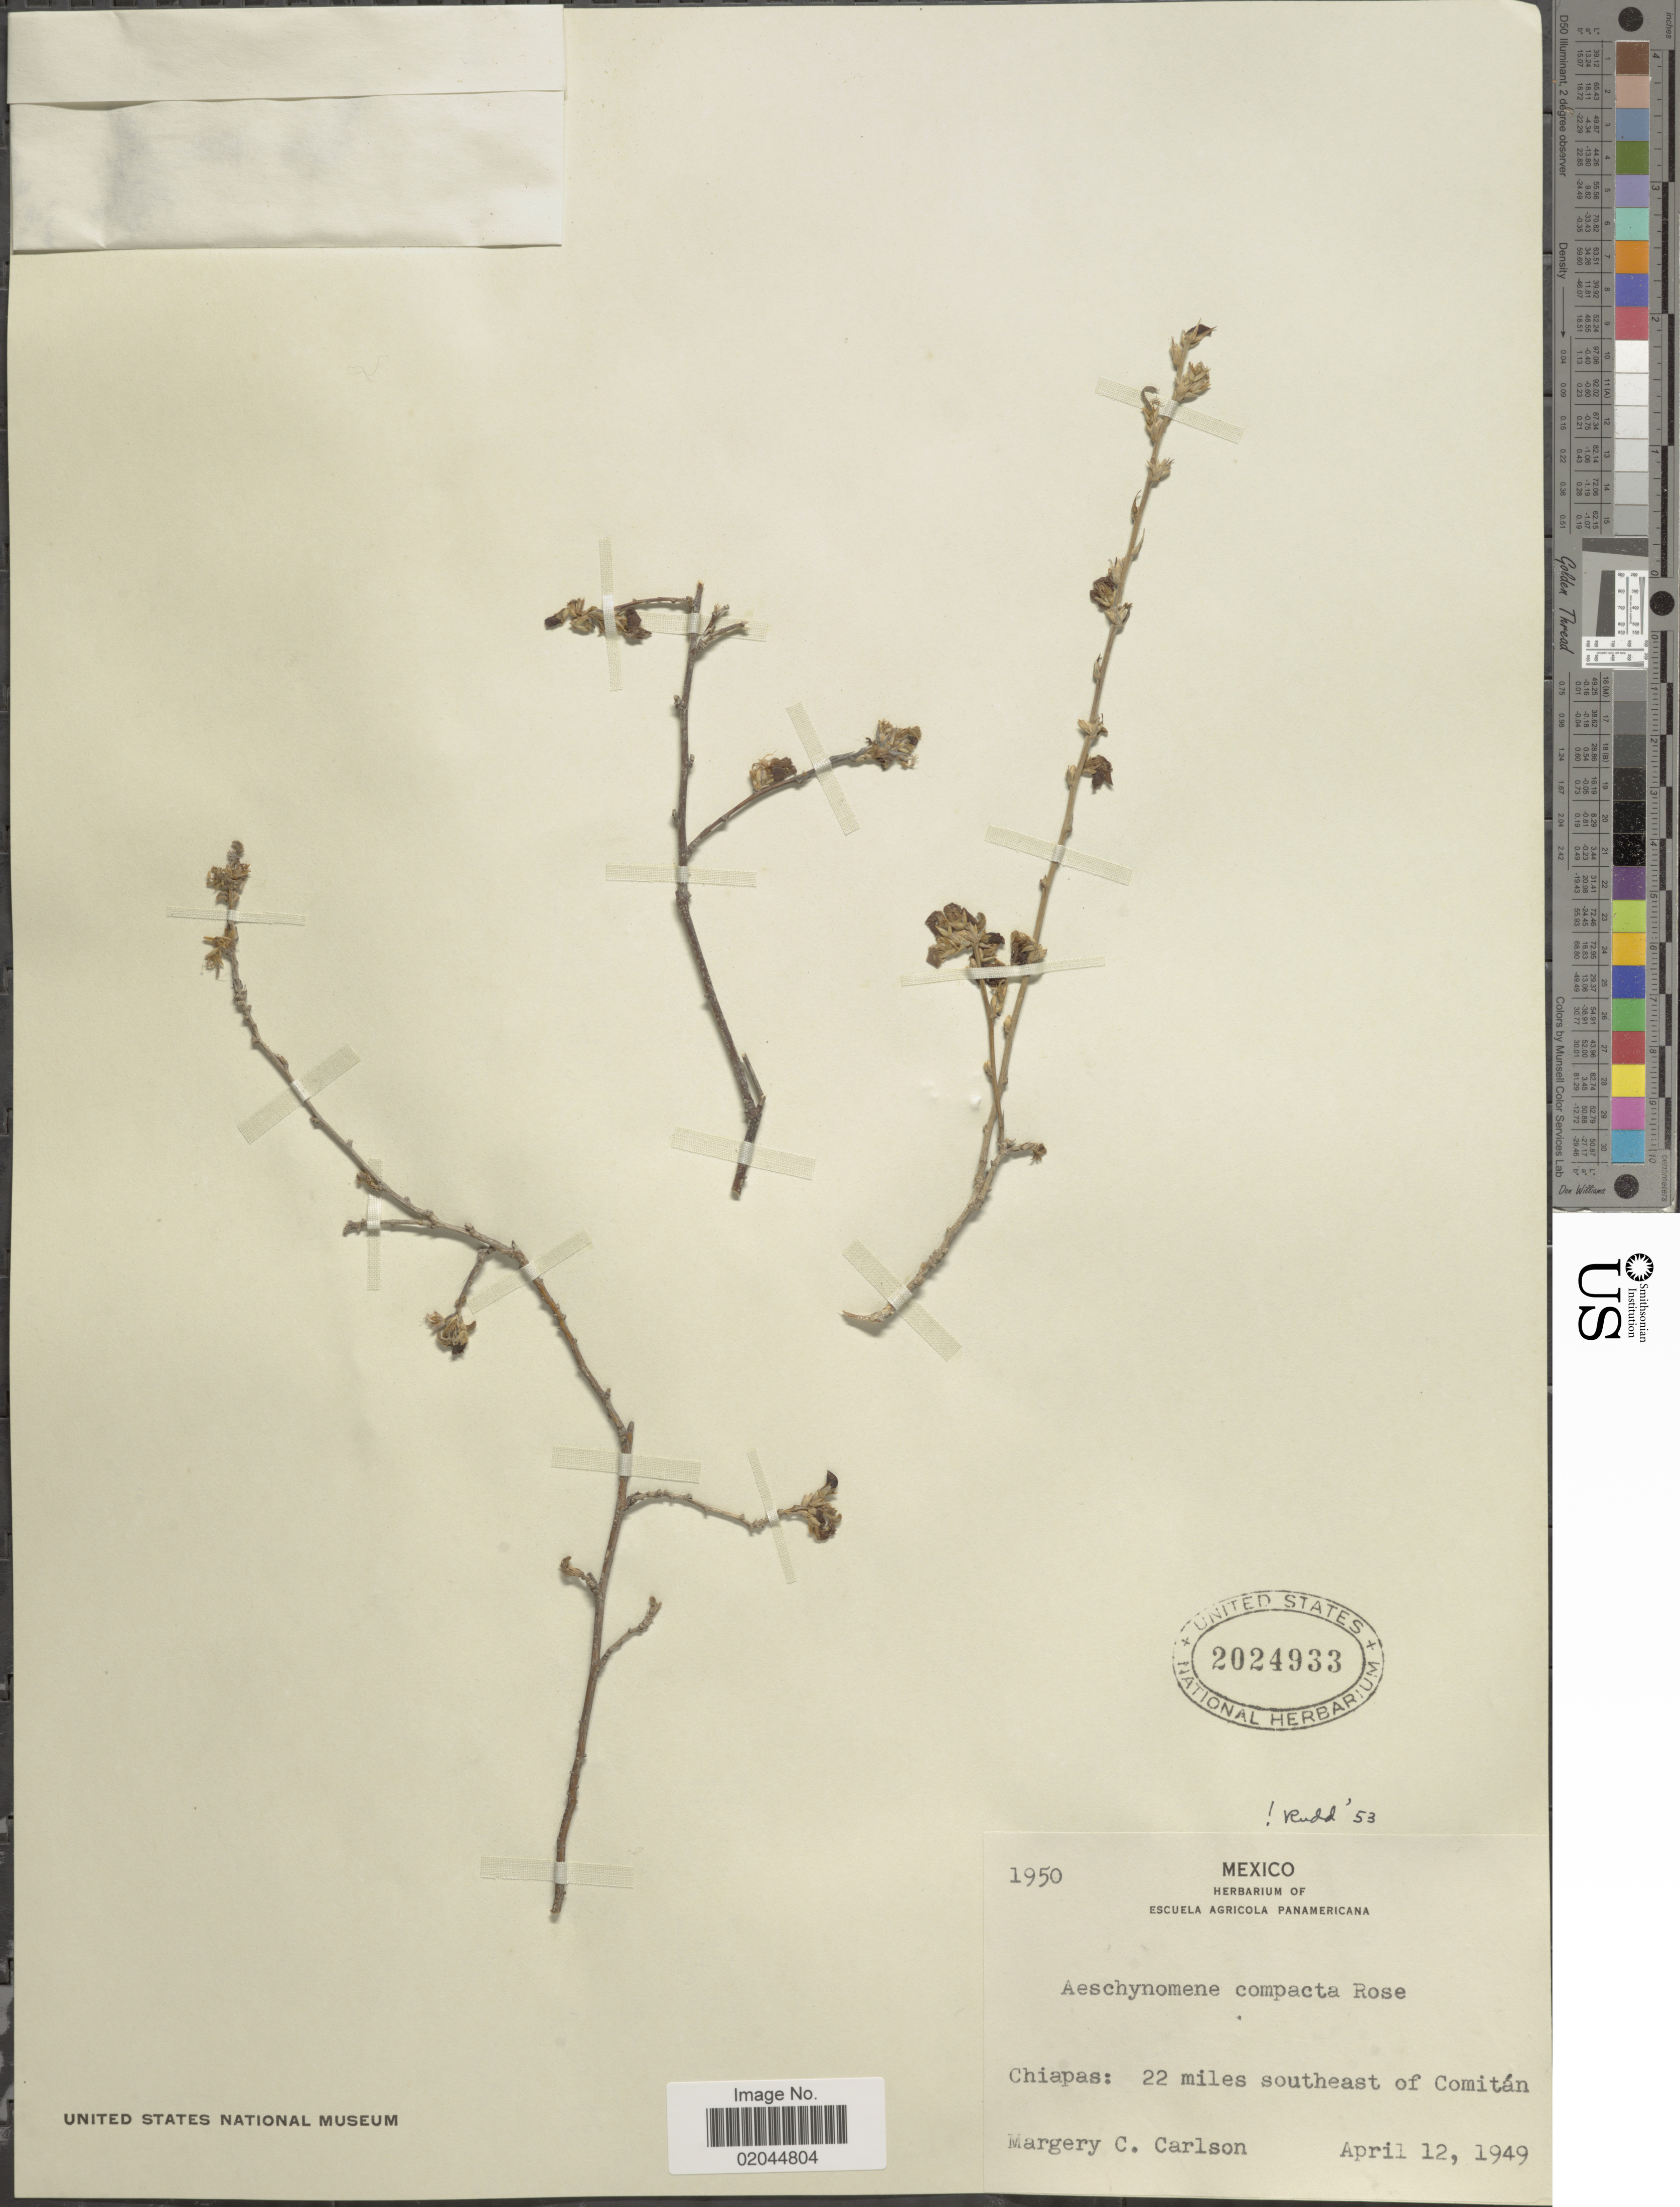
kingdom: Plantae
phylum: Tracheophyta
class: Magnoliopsida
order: Fabales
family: Fabaceae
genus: Aeschynomene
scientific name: Aeschynomene compacta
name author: Rose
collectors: M. C. Carlson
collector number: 1950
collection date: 1949-04-12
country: Mexico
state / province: Chiapas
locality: Chiapas: 22 miles southeast of Comitan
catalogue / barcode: US 2024933